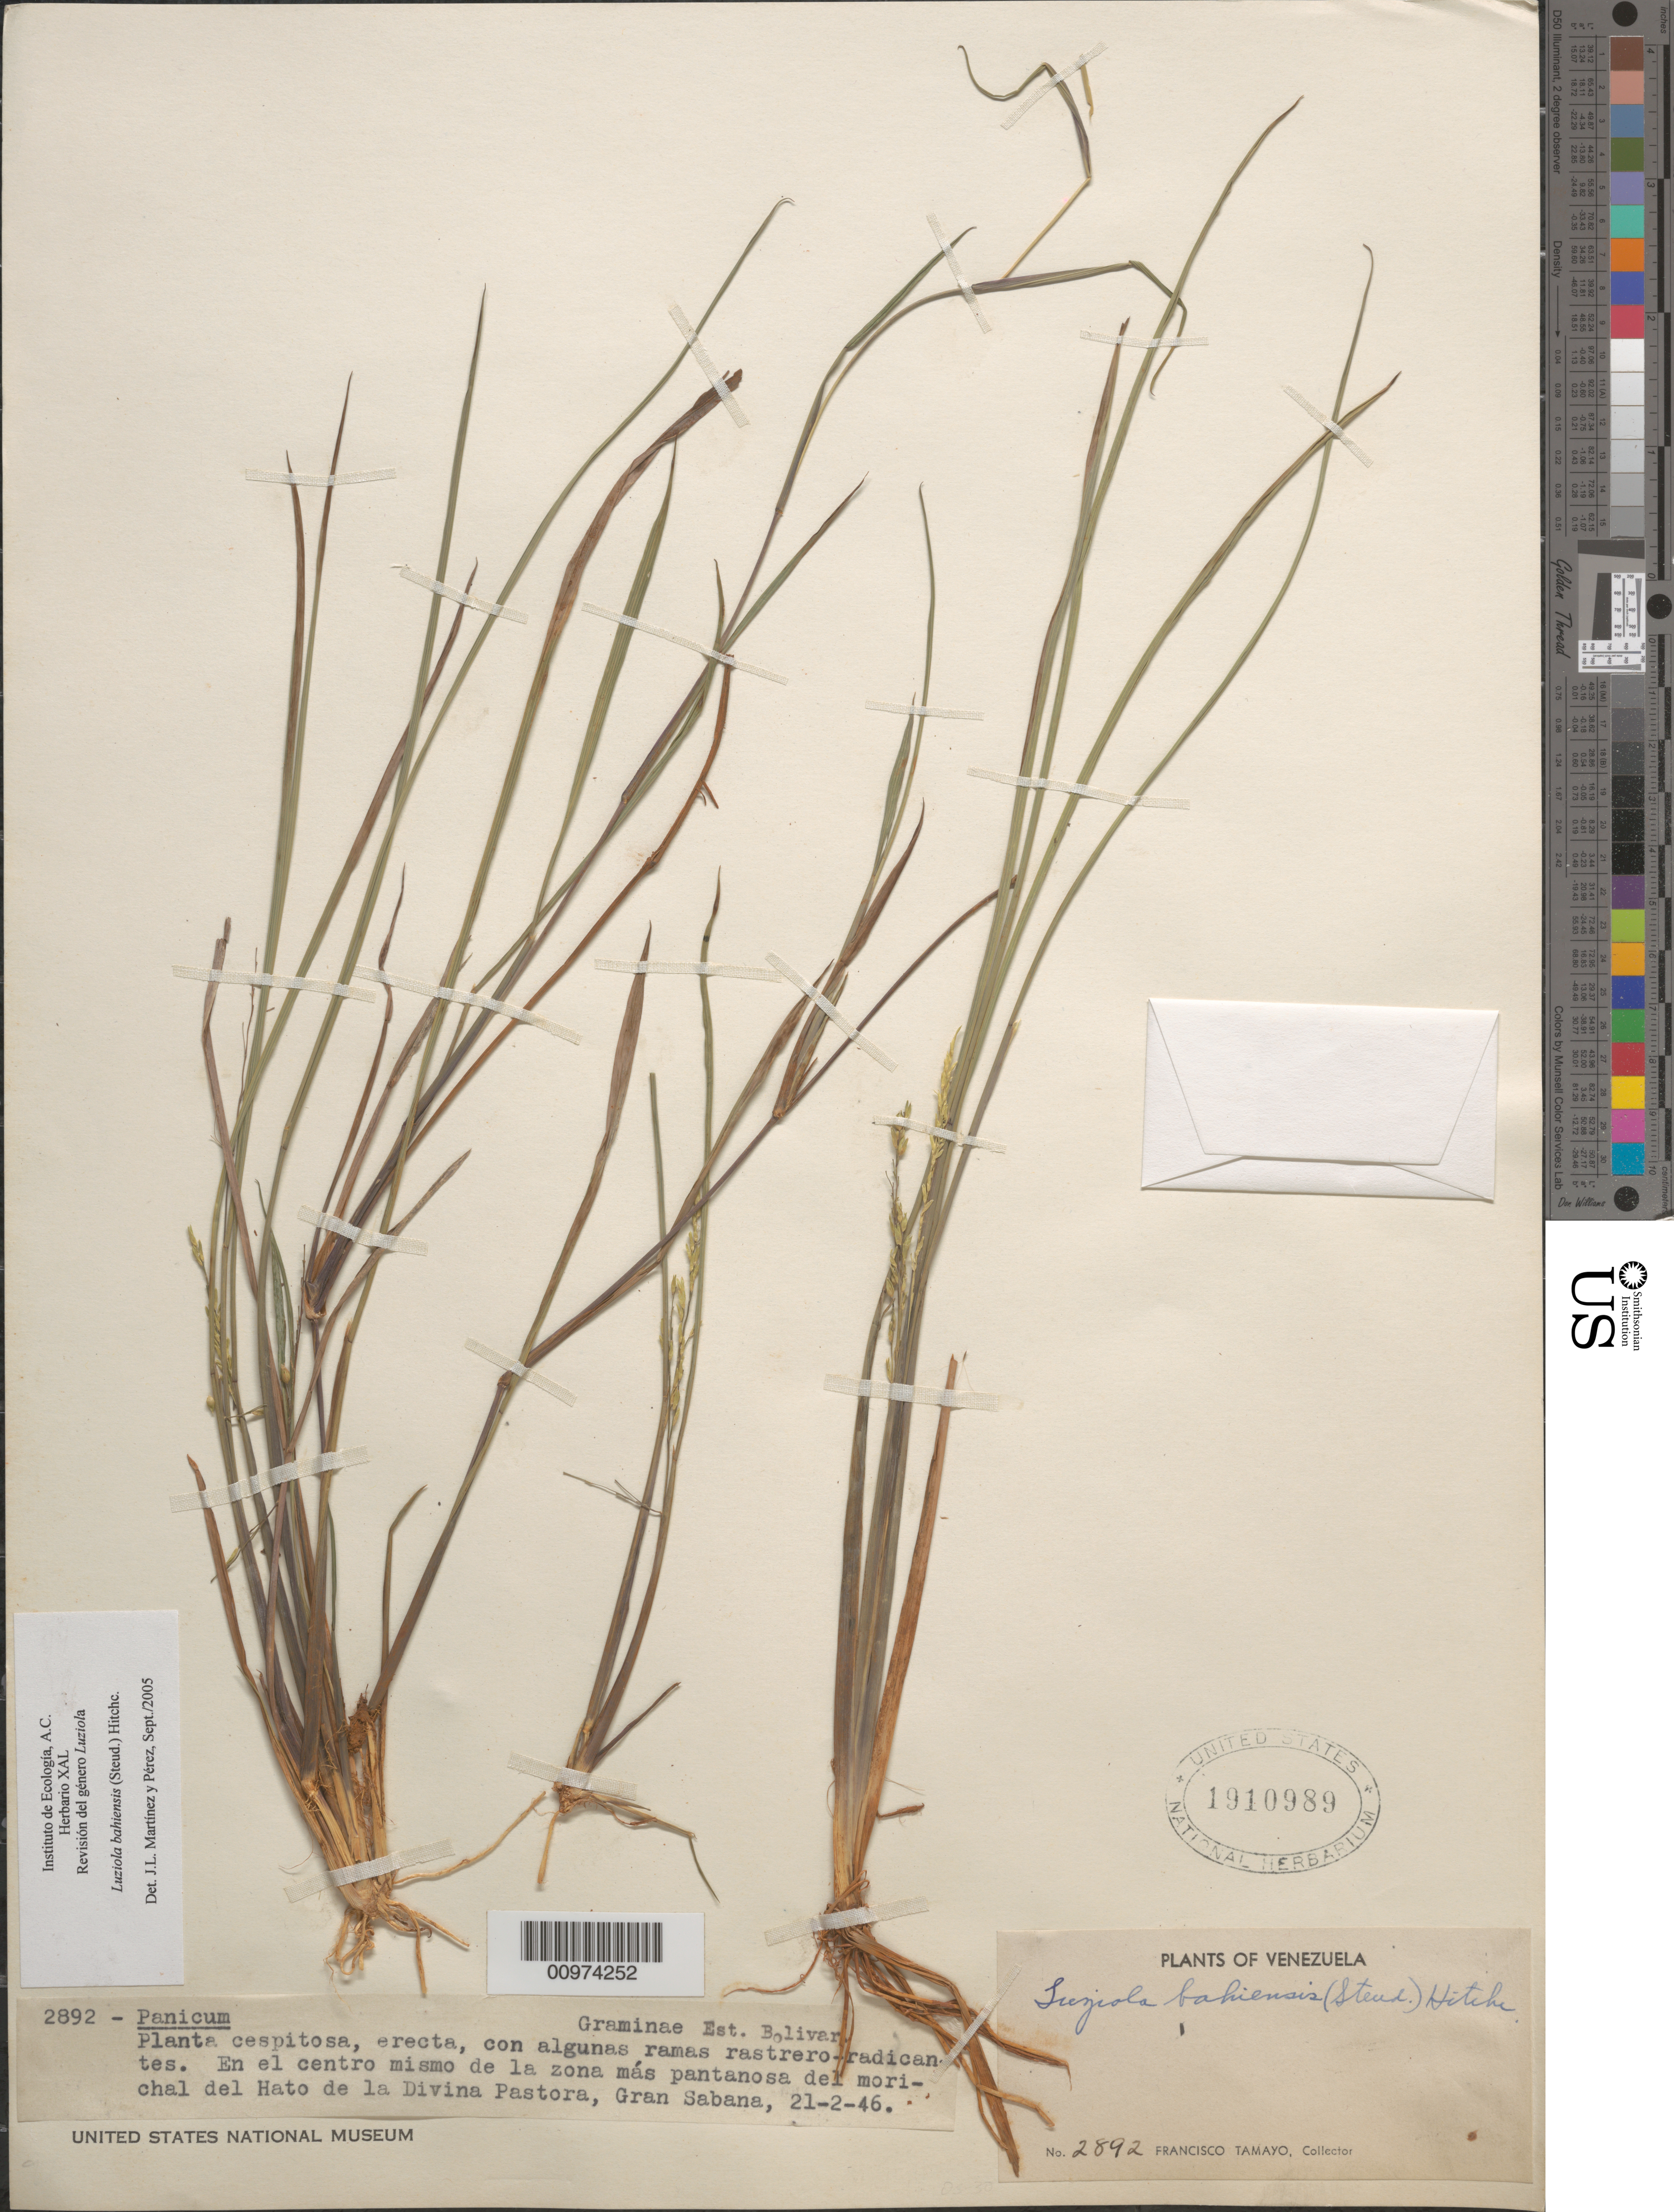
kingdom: Plantae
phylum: Tracheophyta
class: Liliopsida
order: Poales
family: Poaceae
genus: Luziola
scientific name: Luziola bahiensis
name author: (Steud.) Hitchc.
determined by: Hojsgaard, D.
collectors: F. Tamayo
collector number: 2892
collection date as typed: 21-Feb-46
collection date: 1946-02-21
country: Venezuela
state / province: Bolívar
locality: Gran Sabana, Hato Divina Pastora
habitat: Centro mismo de la zona mas pantanosa del morichal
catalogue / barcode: US 1910989